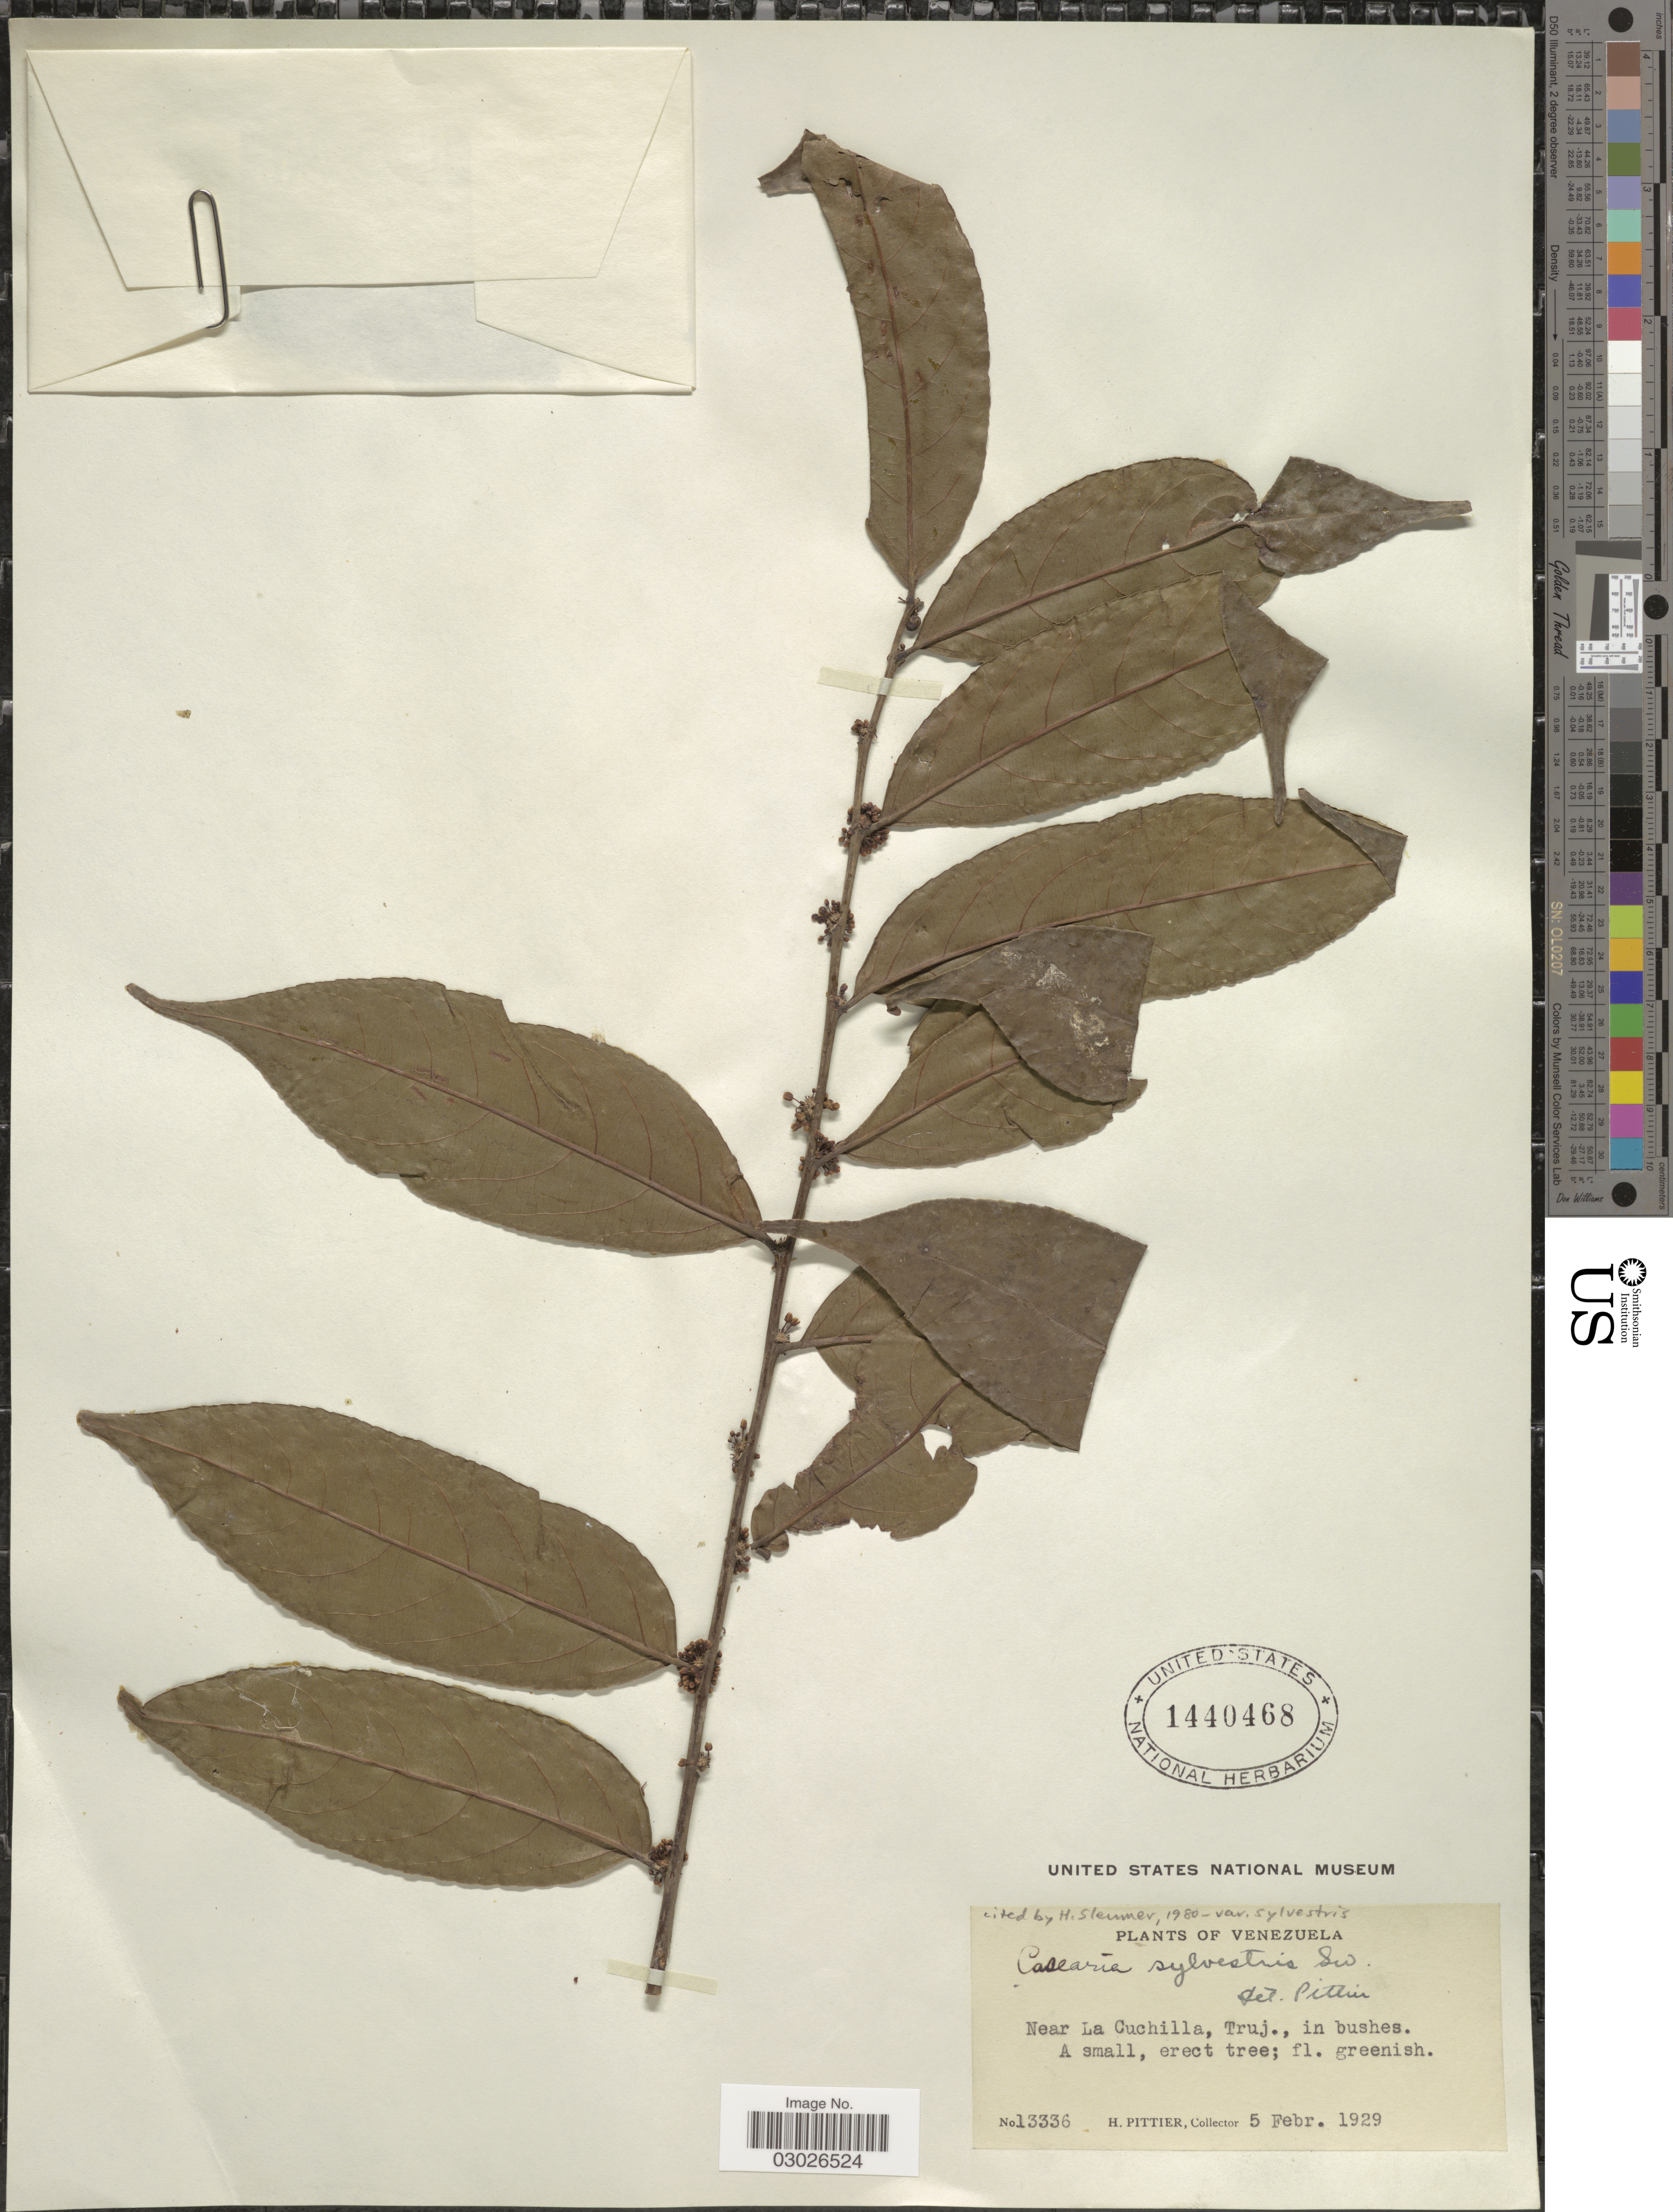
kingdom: Plantae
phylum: Tracheophyta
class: Magnoliopsida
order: Malpighiales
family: Salicaceae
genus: Casearia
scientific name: Casearia sylvestris var. sylvestris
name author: Sw.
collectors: H. F. Pittier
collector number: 13336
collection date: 1929-02-05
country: Venezuela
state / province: Trujillo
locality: Near La Cuchilla, Truj.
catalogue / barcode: US 1440468